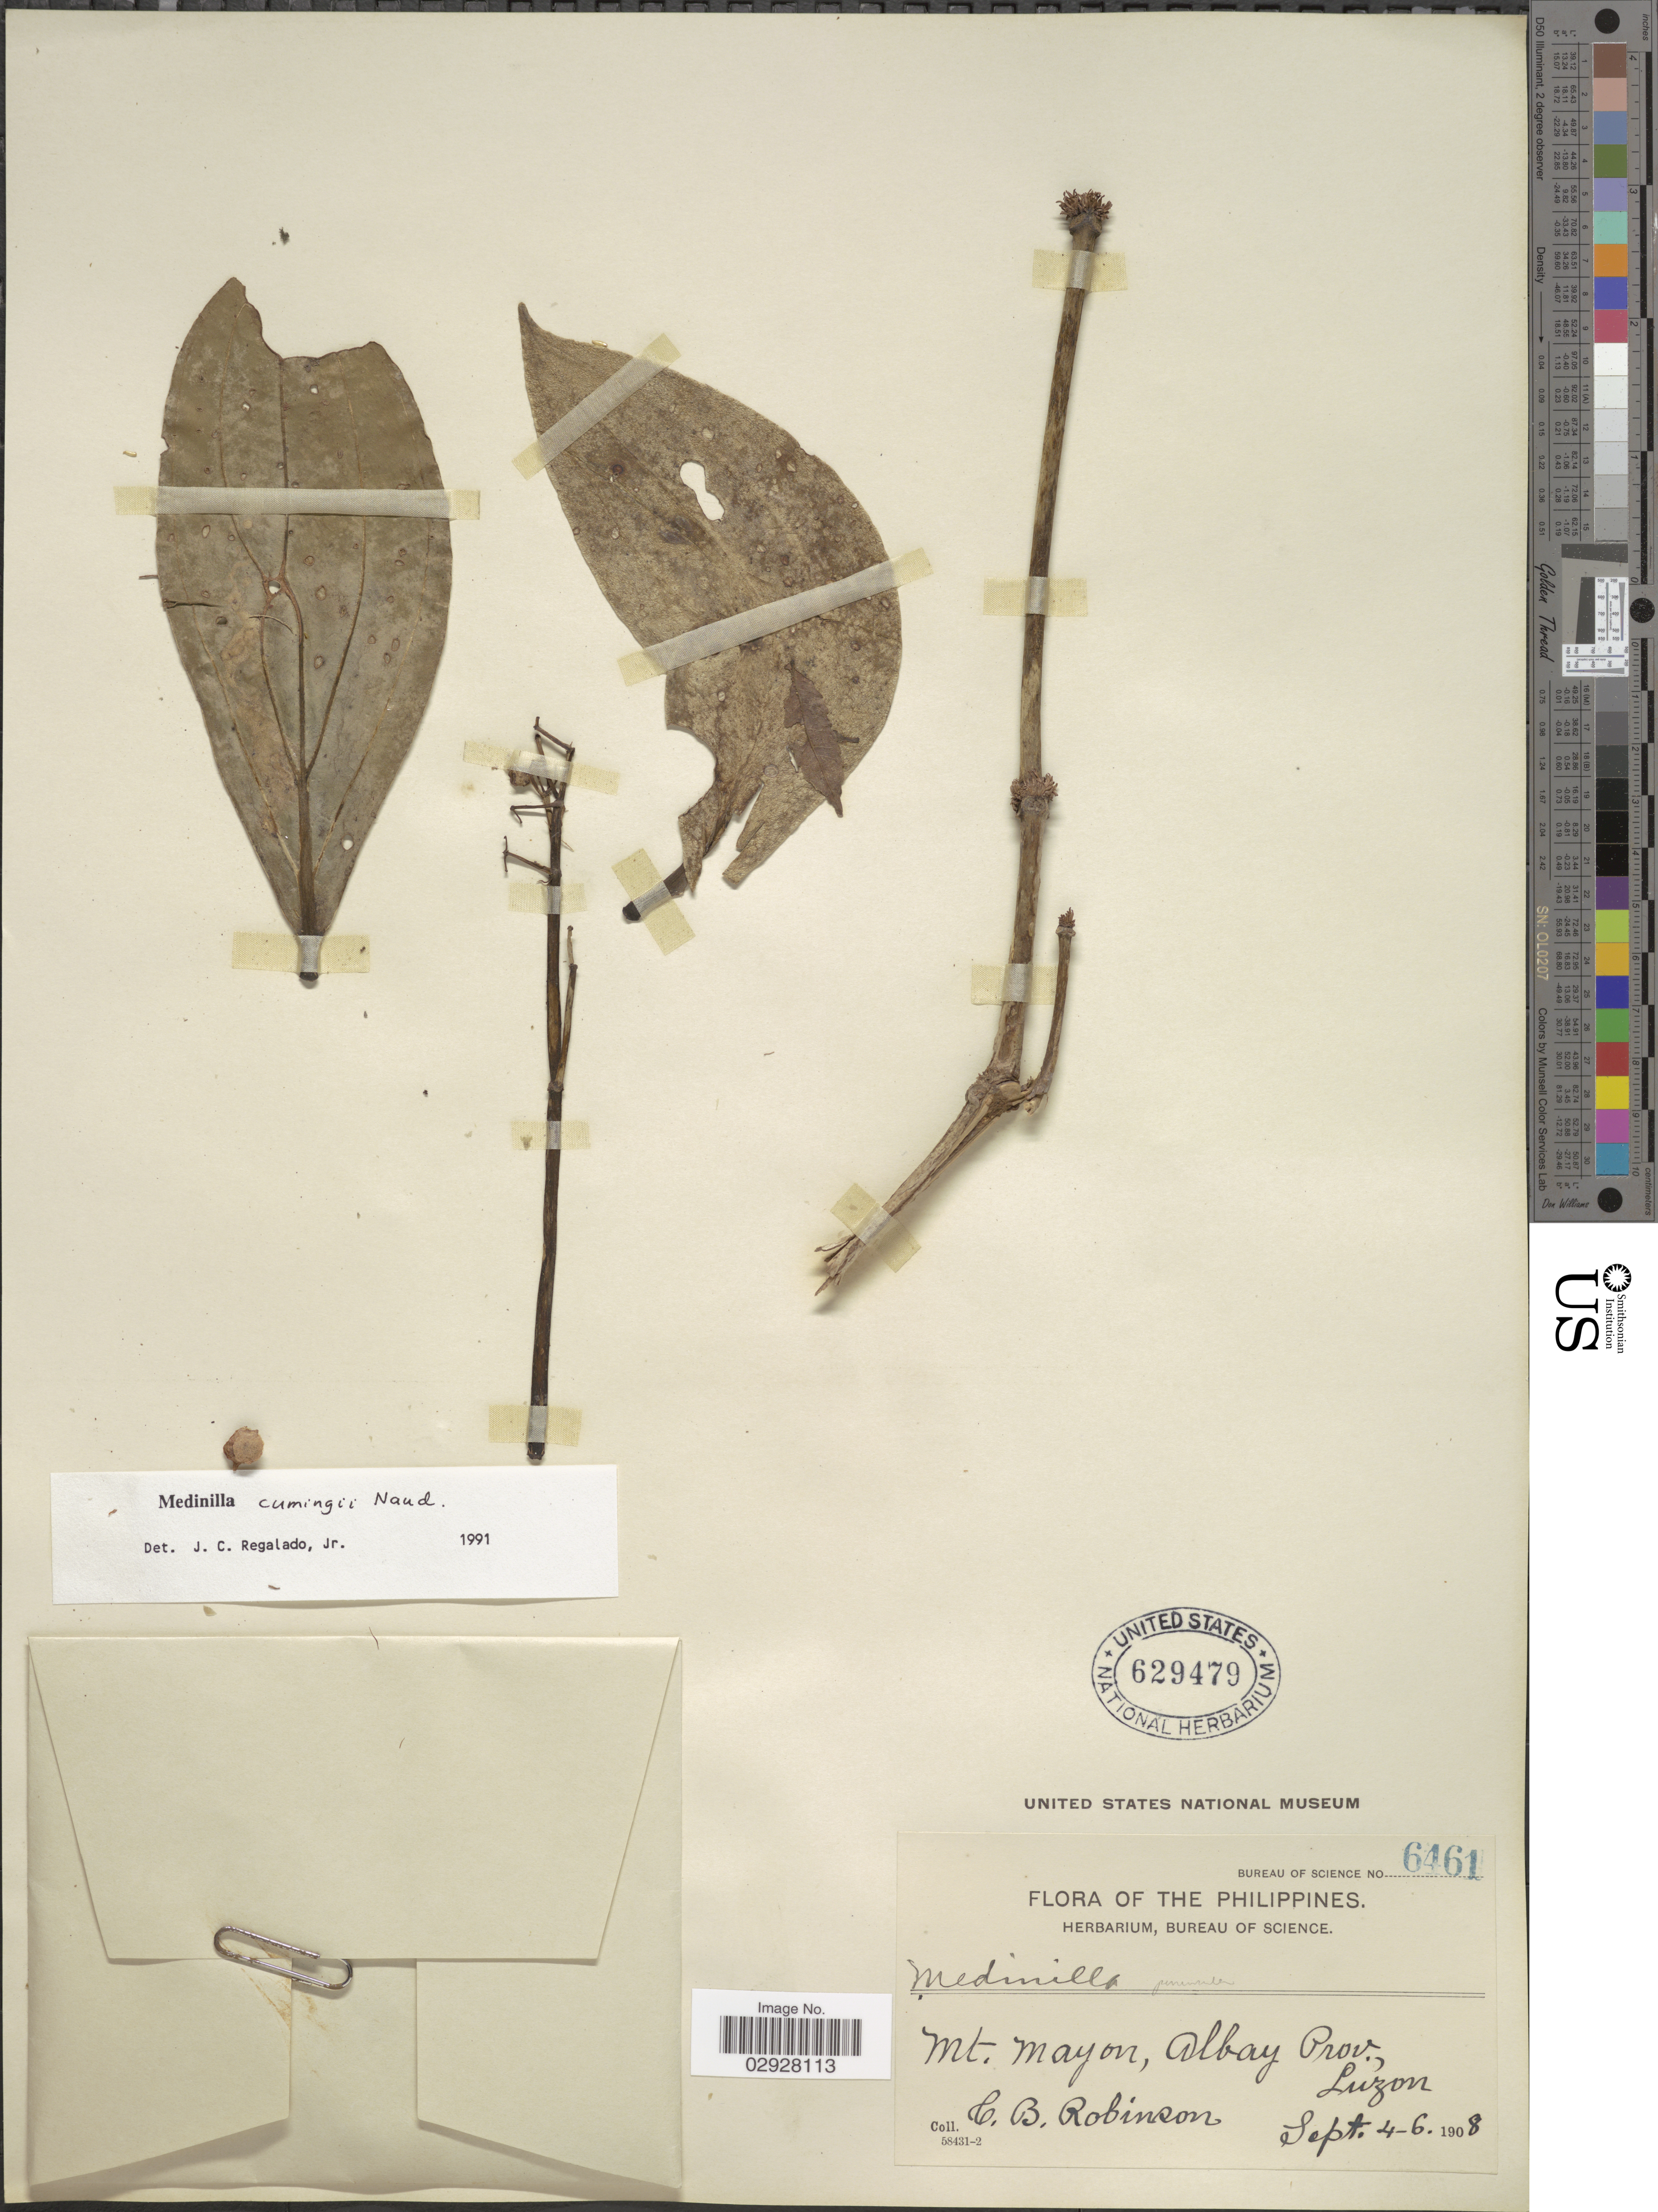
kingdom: Plantae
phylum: Tracheophyta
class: Magnoliopsida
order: Myrtales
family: Melastomataceae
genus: Medinilla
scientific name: Medinilla cummingii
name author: Naudin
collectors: C. Robinson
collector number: Bureau of Science 6461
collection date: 1908-09-04/1908-09-06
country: Philippines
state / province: Bicol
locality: Mt. Mayon, Albay Prov., Luzon.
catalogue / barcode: US 629479